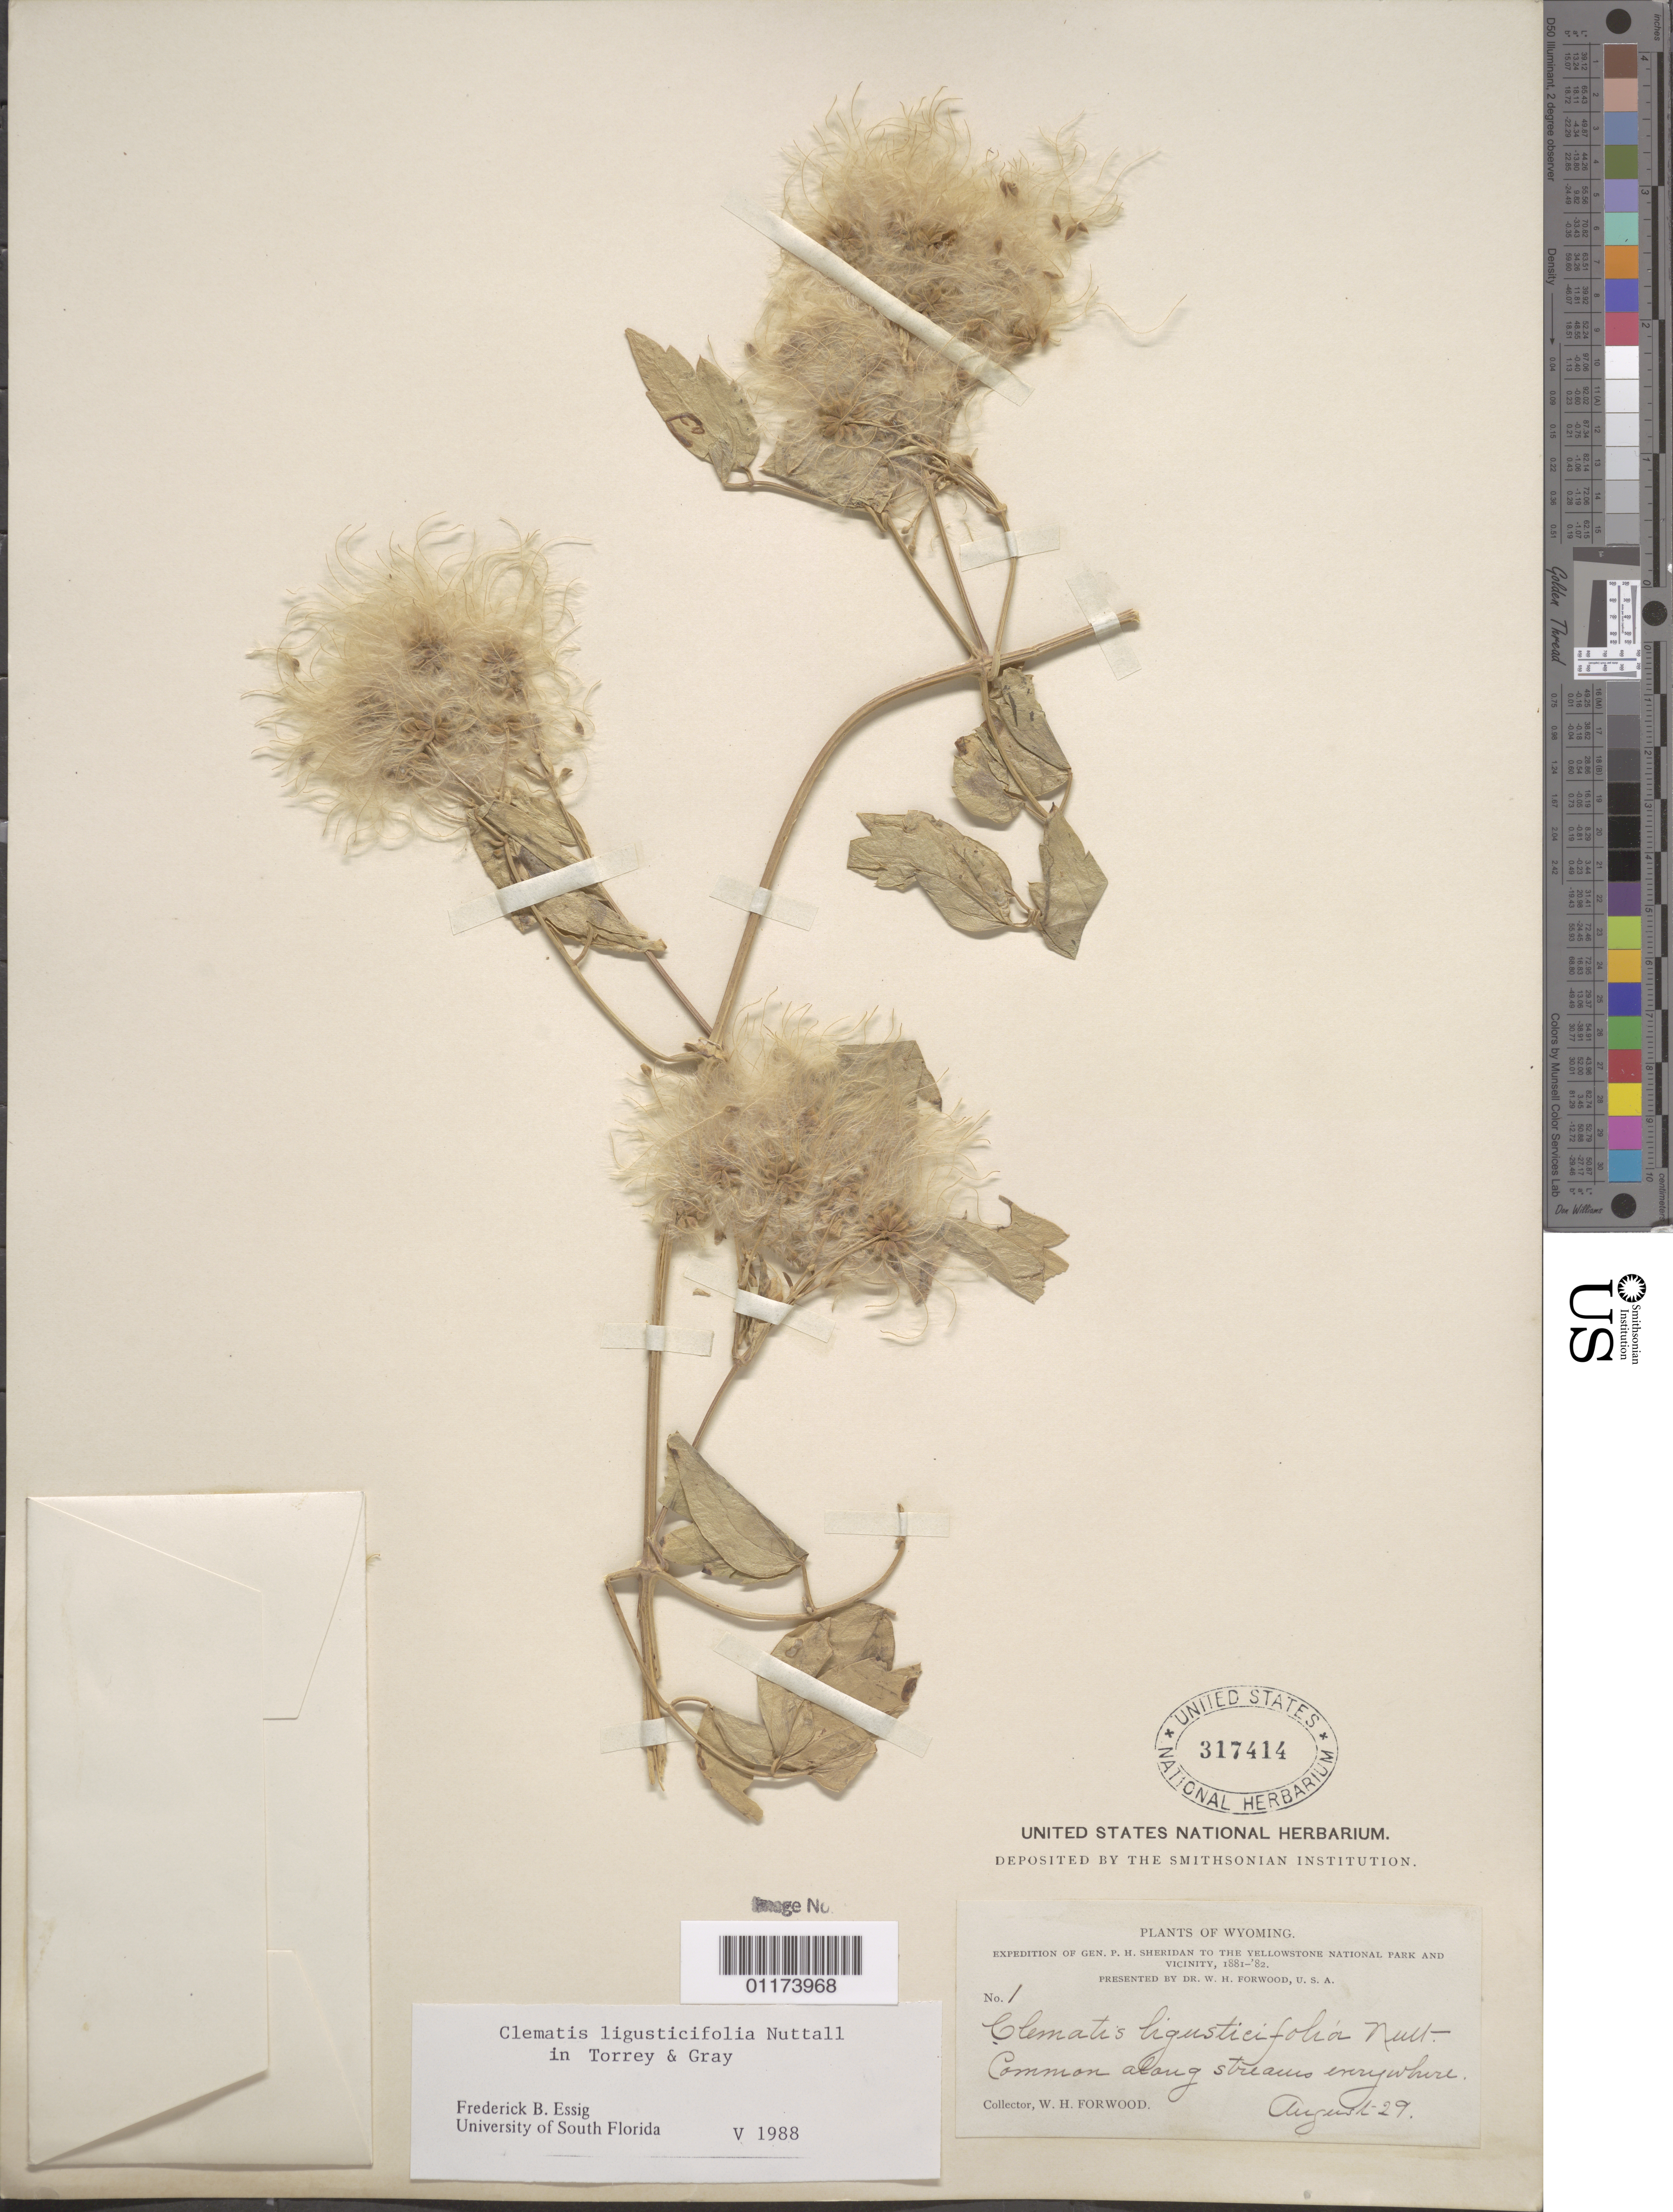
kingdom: Plantae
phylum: Tracheophyta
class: Magnoliopsida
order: Ranunculales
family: Ranunculaceae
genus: Clematis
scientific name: Clematis ligusticifolia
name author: Nutt.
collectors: W. Forwood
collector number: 1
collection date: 1881-08-29 or 1882-08-29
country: United States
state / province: Wyoming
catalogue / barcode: US 317414